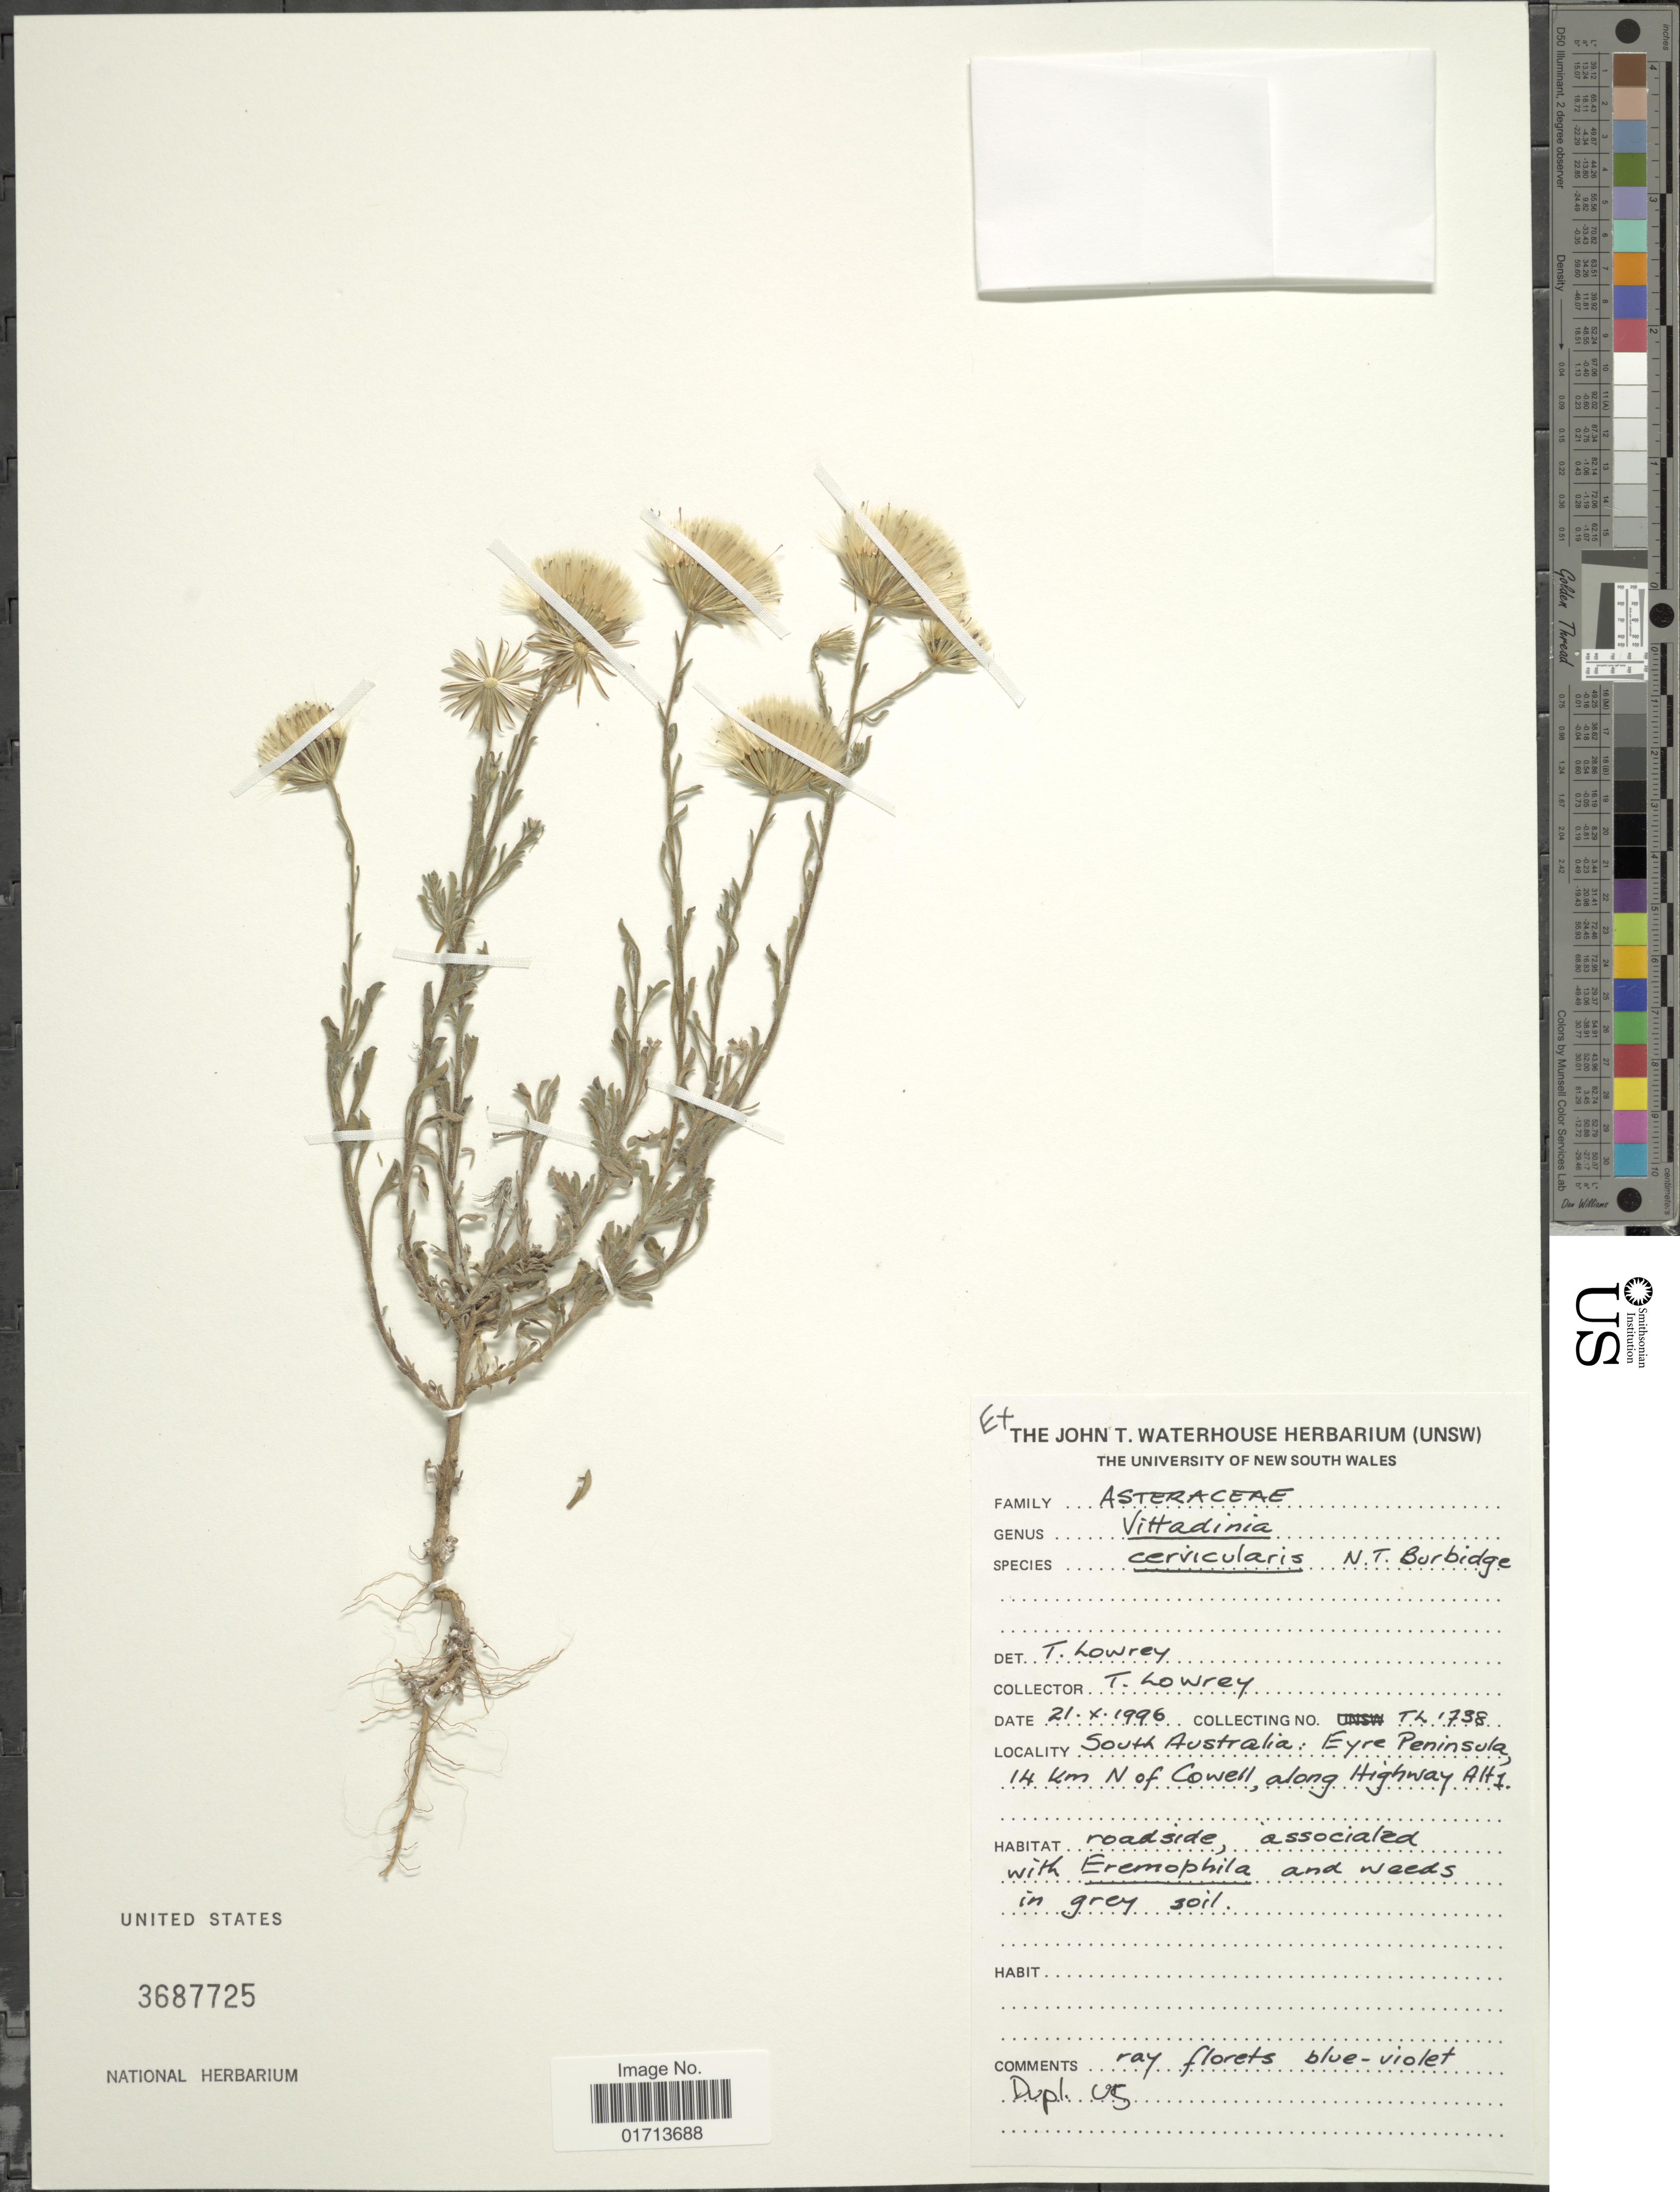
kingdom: Plantae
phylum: Tracheophyta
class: Magnoliopsida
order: Asterales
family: Asteraceae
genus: Vittadinia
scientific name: Vittadinia cervicularis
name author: N.T. Burb.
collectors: T. Lowrey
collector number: TL1738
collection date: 1996-10-21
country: Australia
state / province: South Australia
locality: Eyre Peninsula, 14 km N of Cowell, along Highway Alt 1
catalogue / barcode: US 3687725